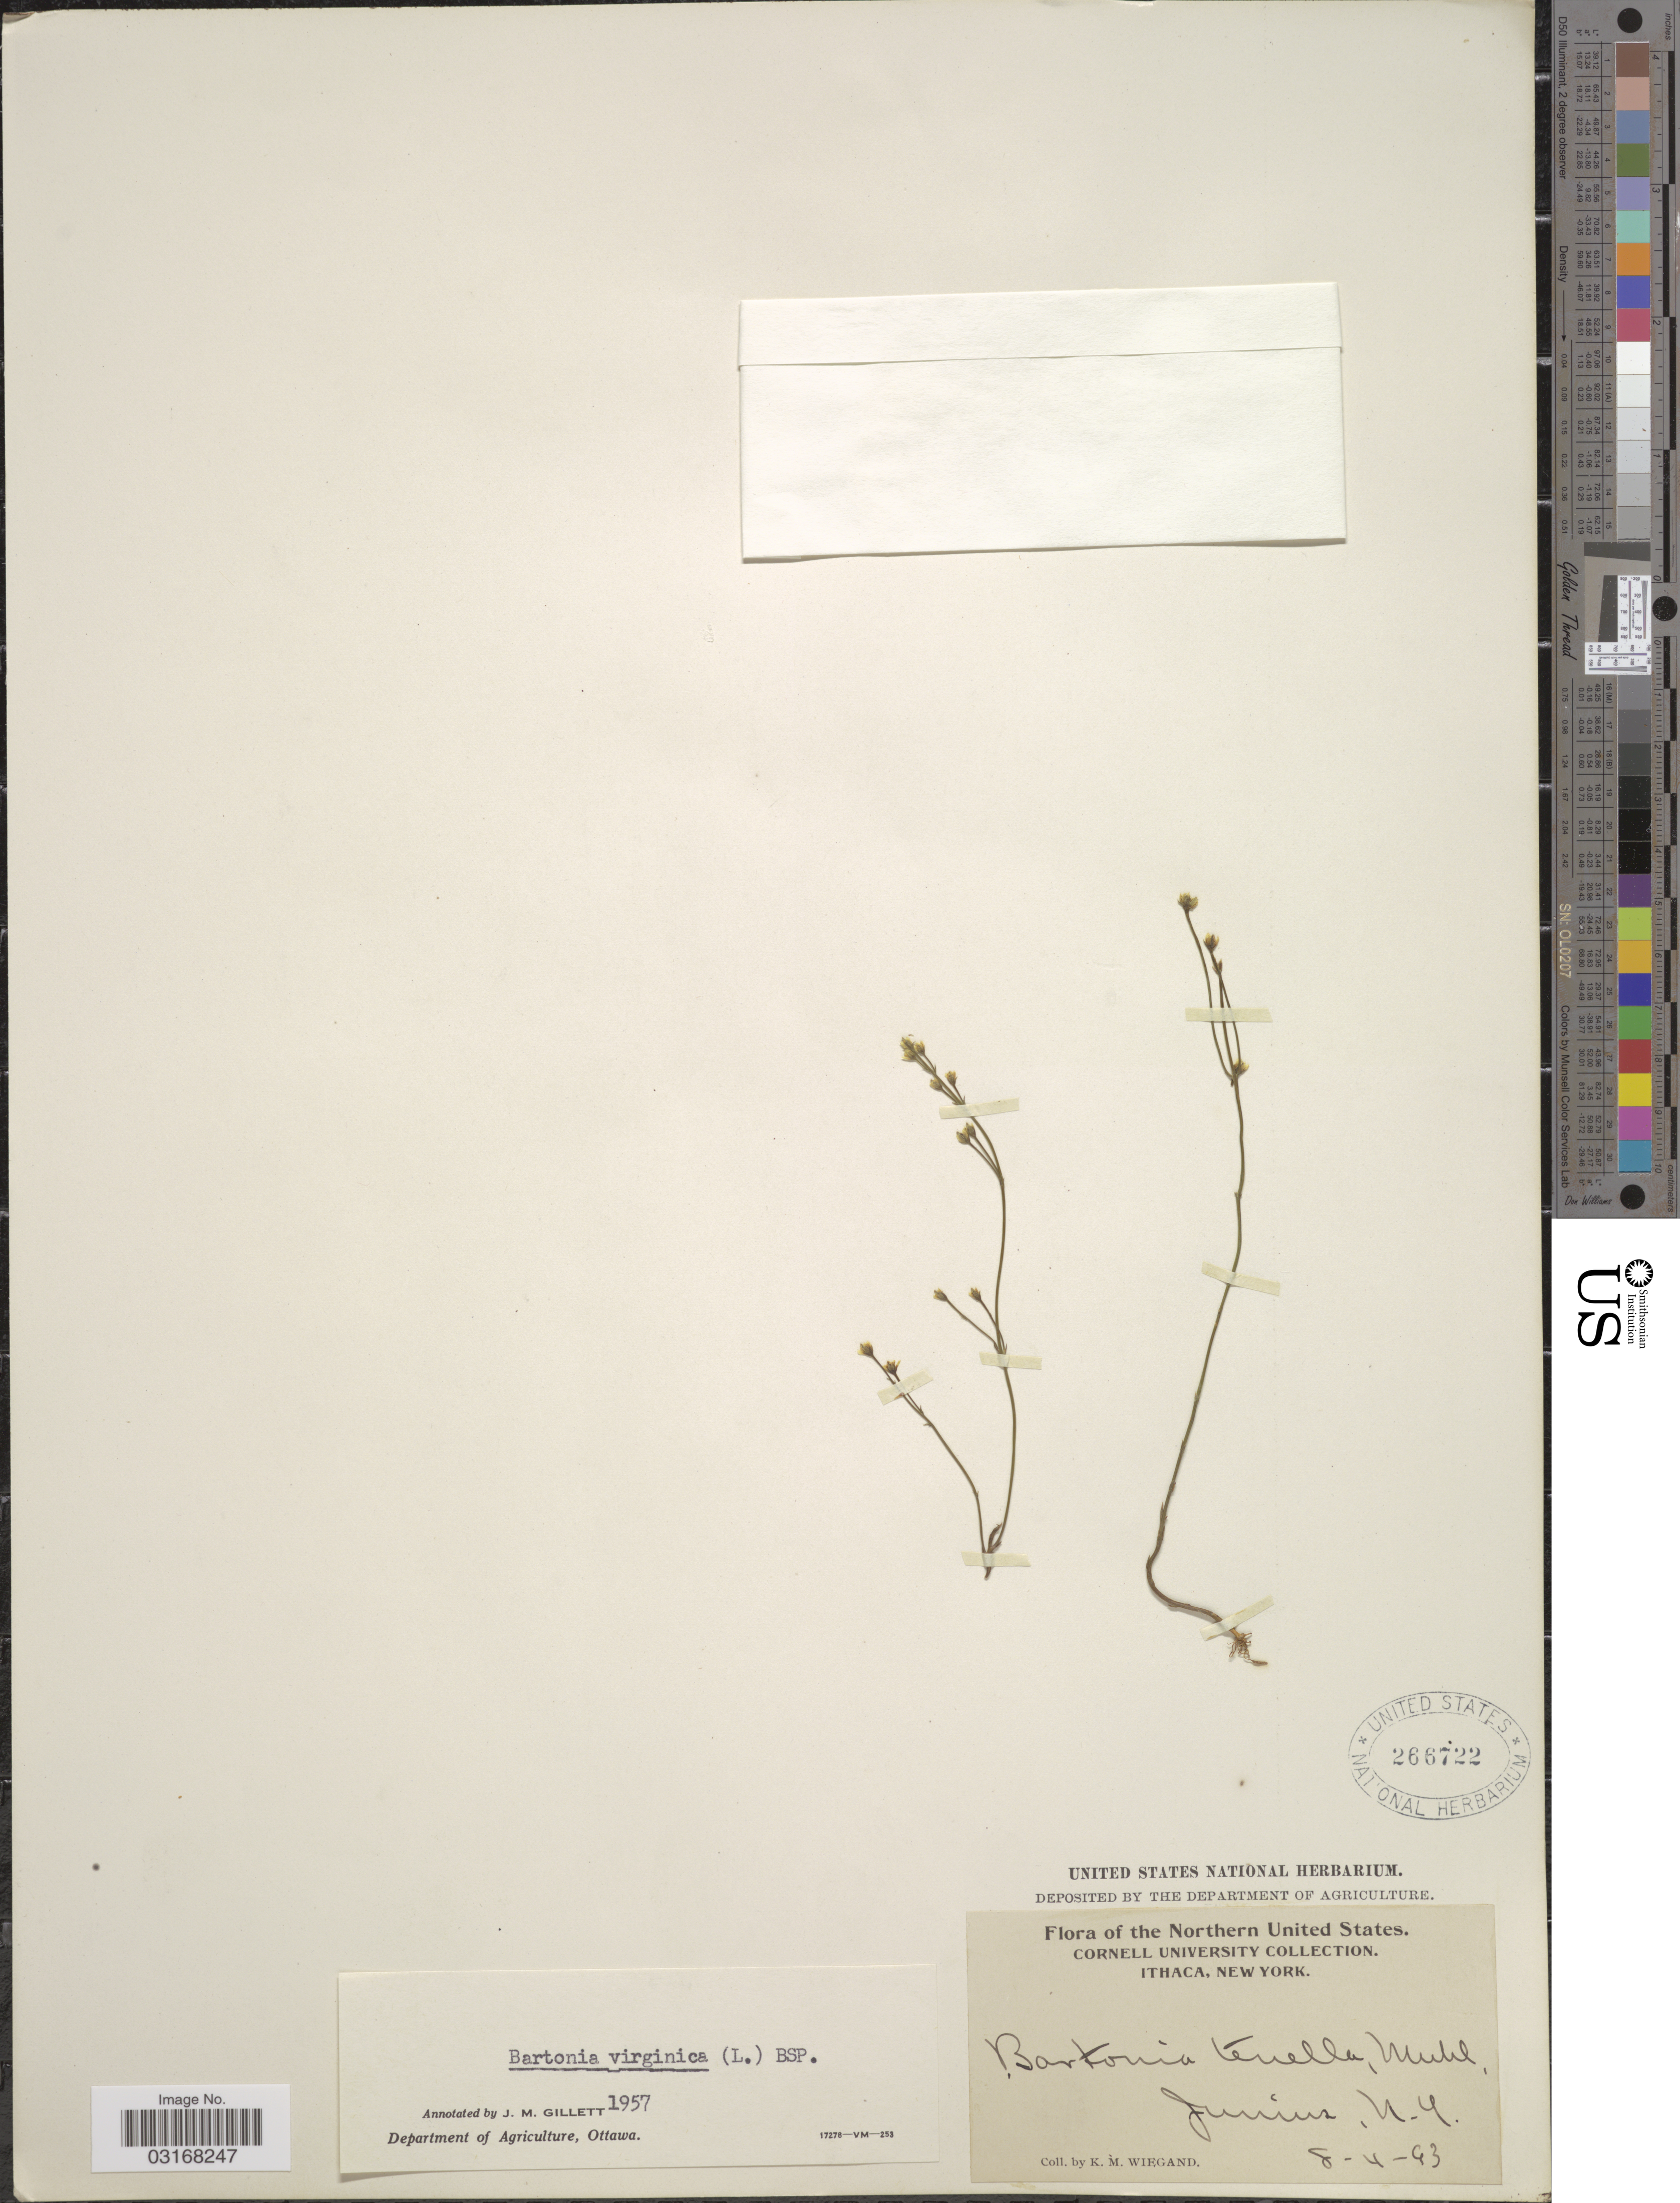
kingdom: Plantae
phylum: Tracheophyta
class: Magnoliopsida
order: Gentianales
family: Gentianaceae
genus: Bartonia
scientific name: Bartonia virginica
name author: (L.) Britton, Stearns & Poggenb.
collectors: K. M. Wiegand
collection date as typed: Transcribed d/m/y: 4/8/93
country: United States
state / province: New York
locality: Northern United States. Junius, N. Y.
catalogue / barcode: US 266722